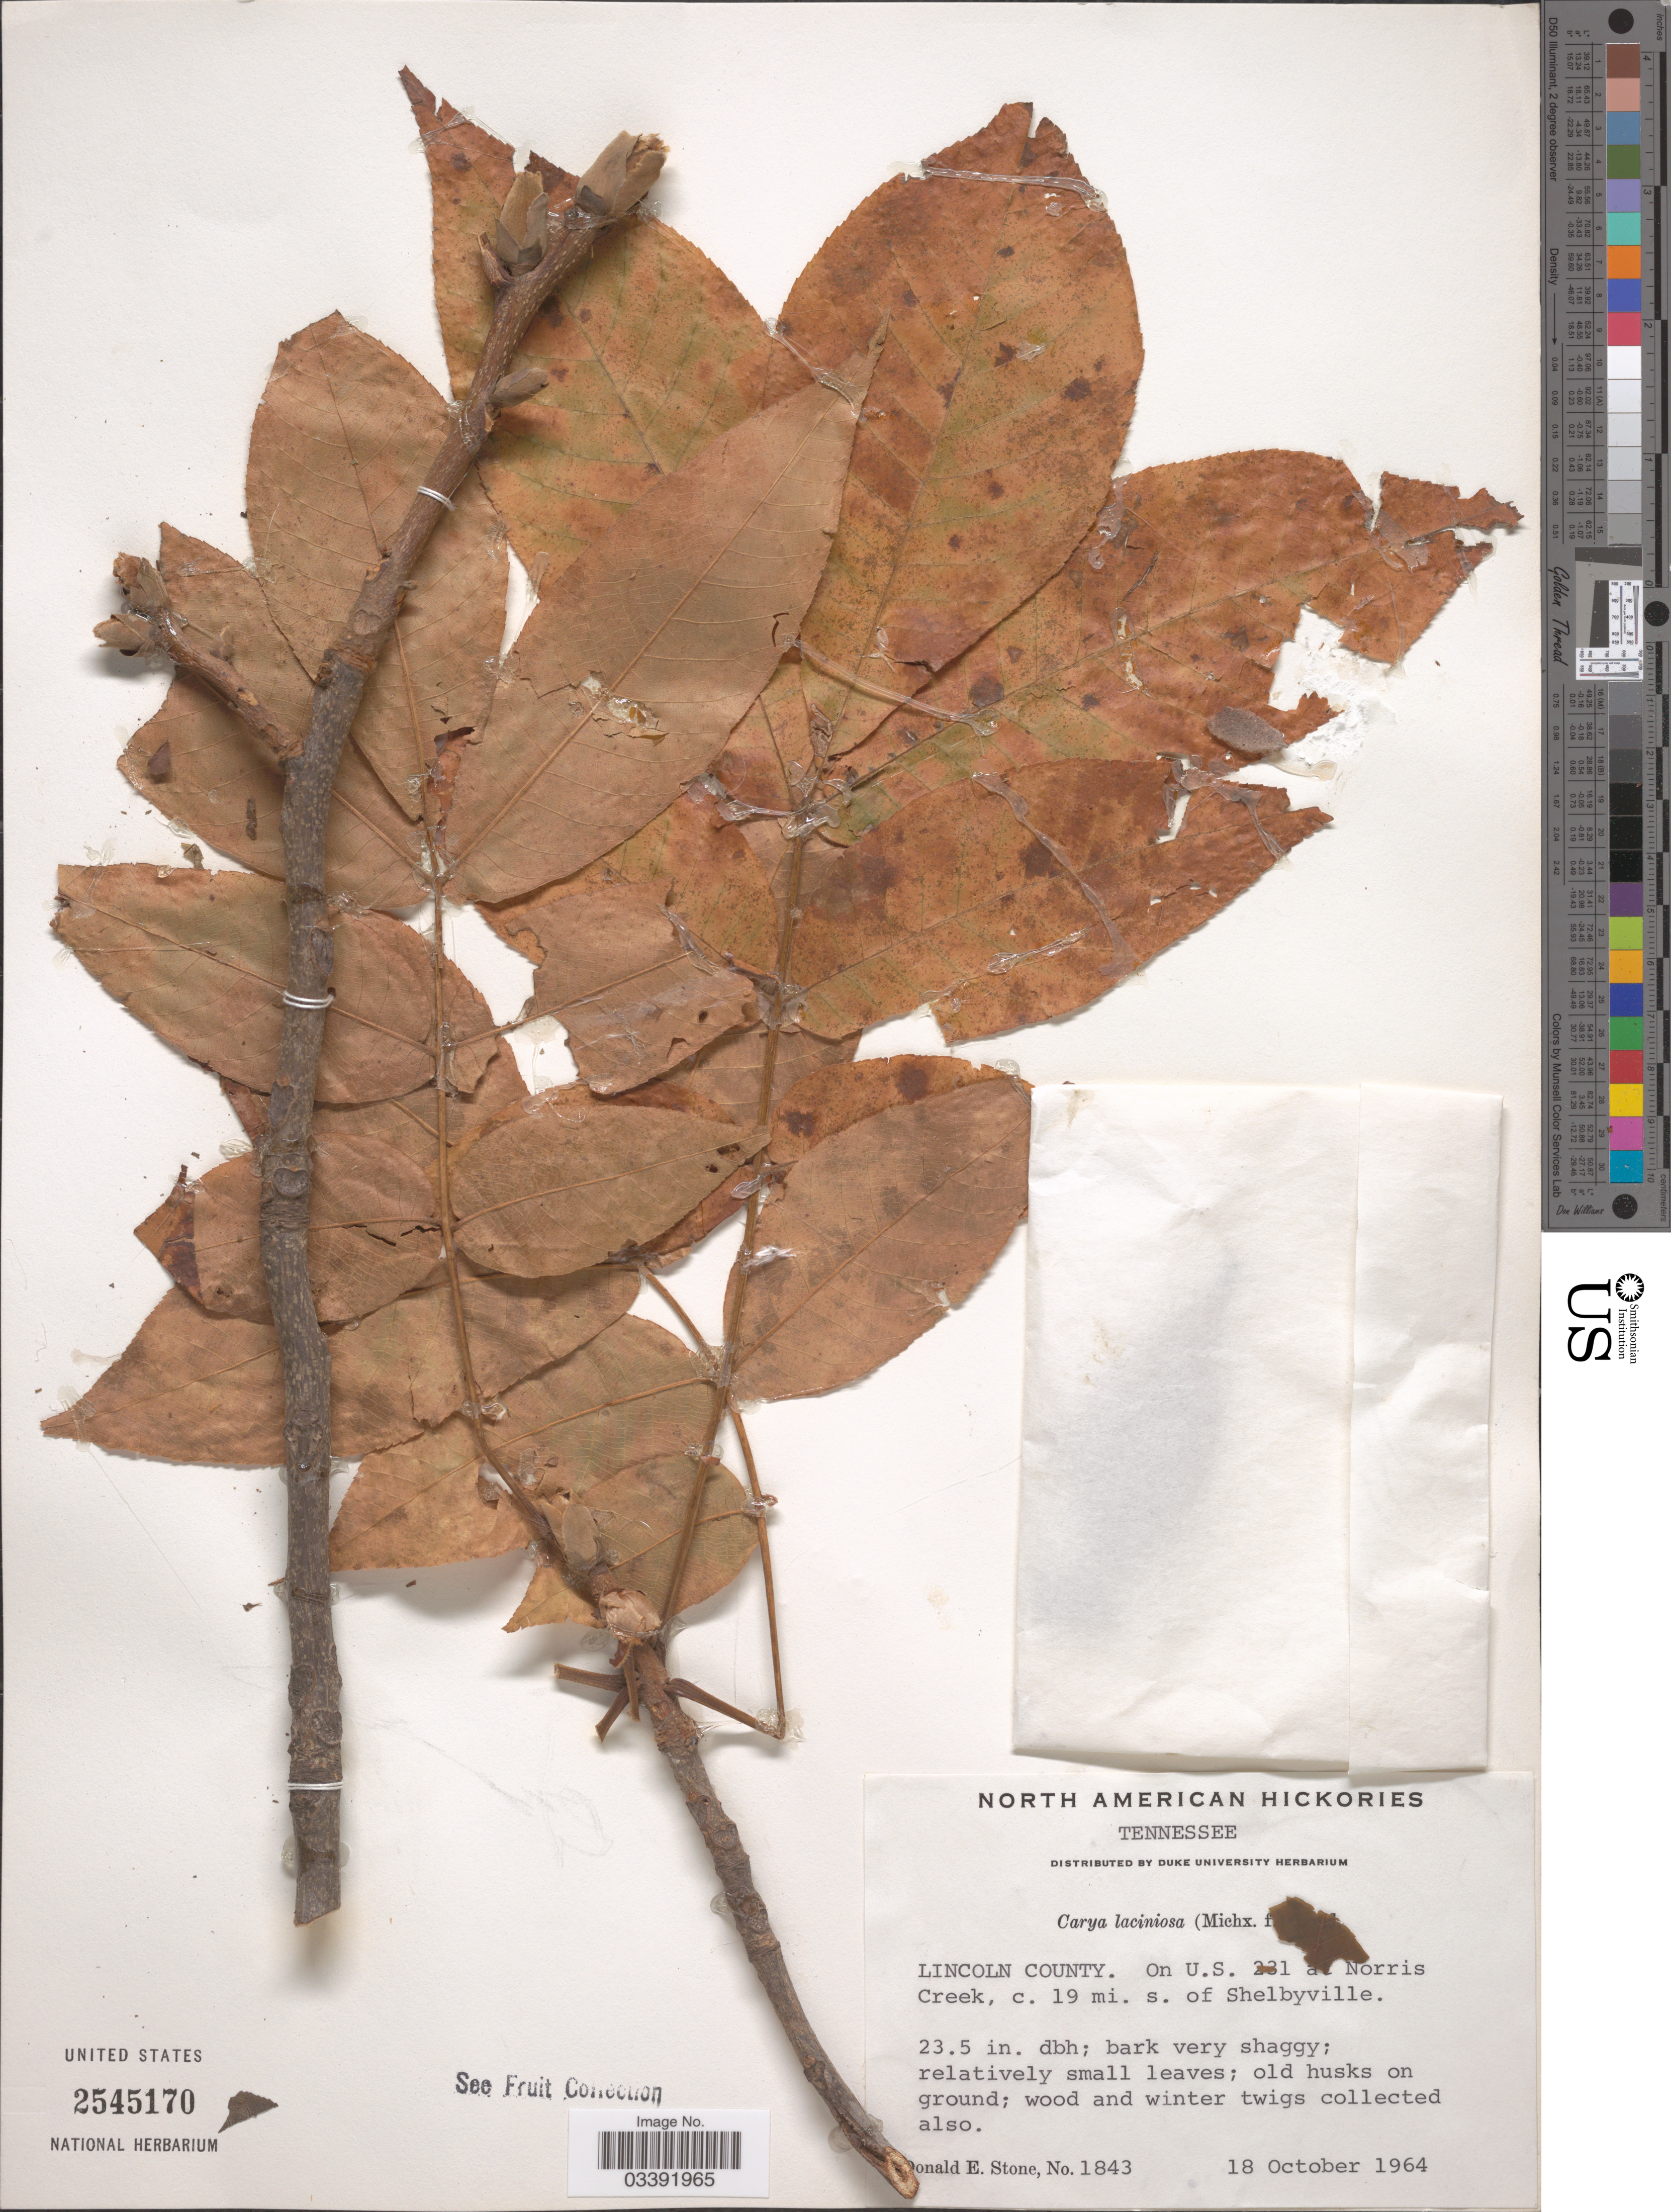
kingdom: Plantae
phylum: Tracheophyta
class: Magnoliopsida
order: Fagales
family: Juglandaceae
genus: Carya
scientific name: Carya laciniosa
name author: (F. Michx.) G. Don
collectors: D. Stone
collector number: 1843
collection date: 1964-10-18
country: United States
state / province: Tennessee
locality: Lincoln County. On U.S. 231 at Norris Creek, c. 19 mi. s. of Shelbyville.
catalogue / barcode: US 2545170